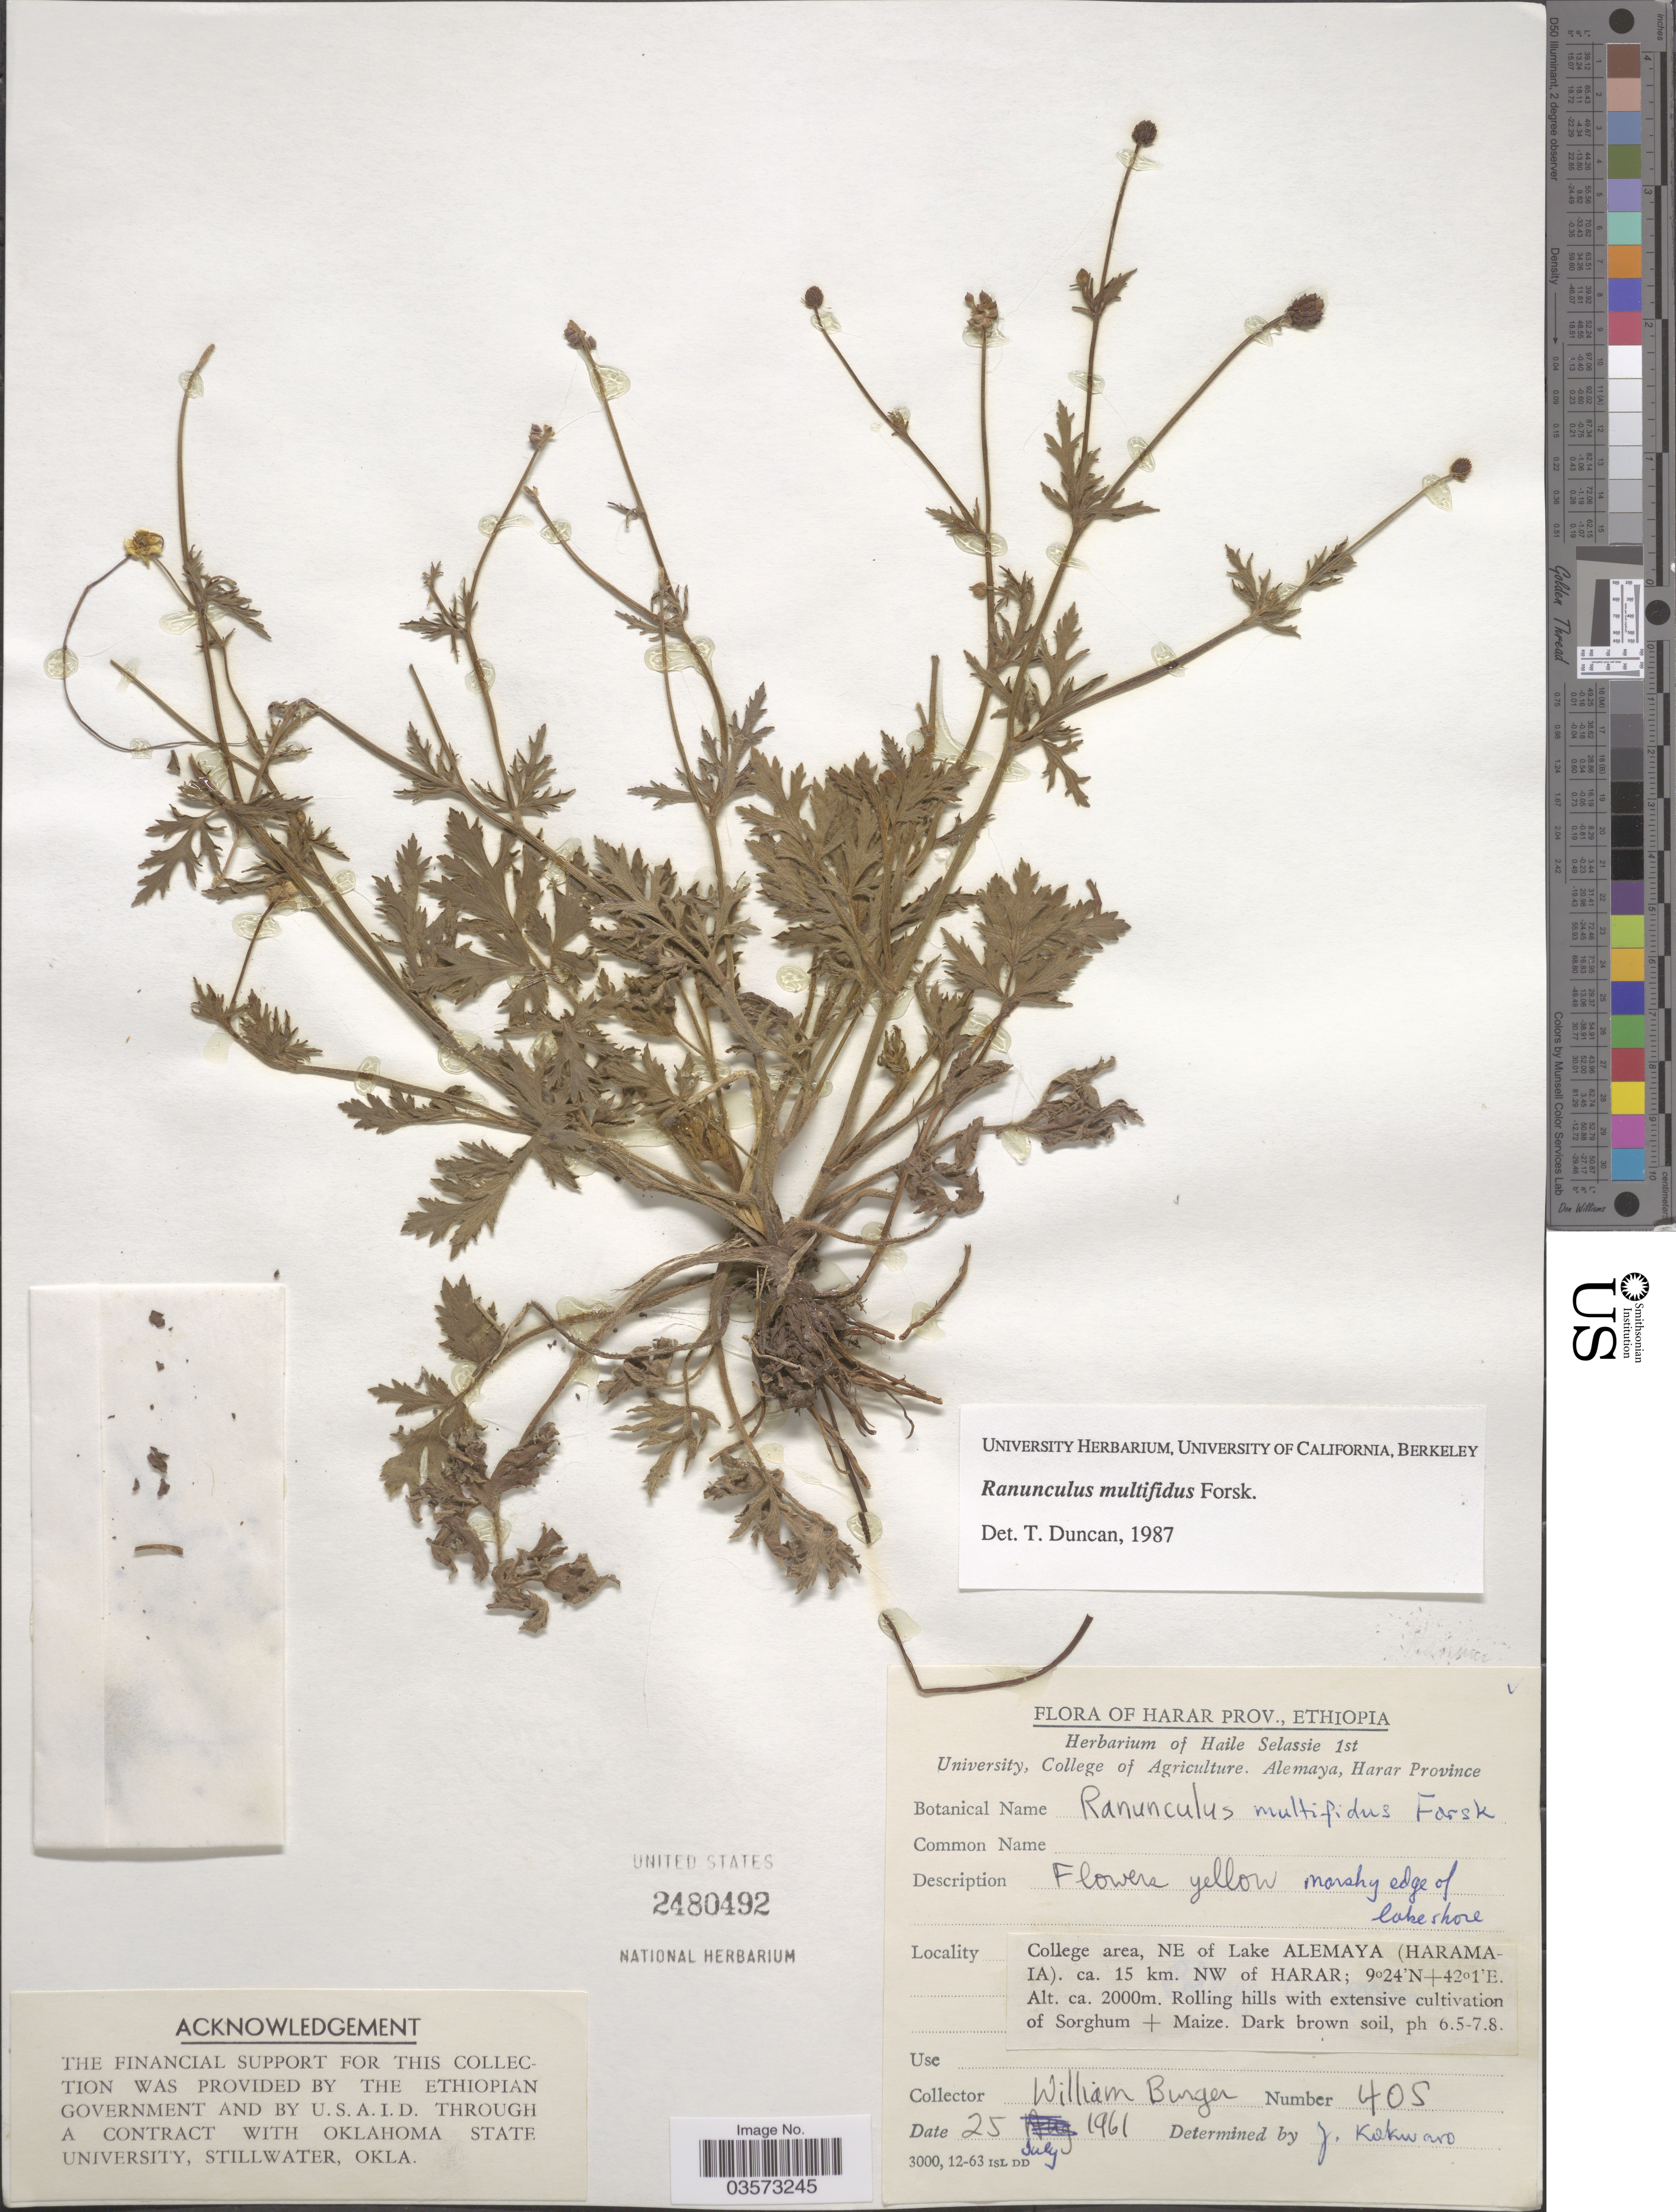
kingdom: Plantae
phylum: Tracheophyta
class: Magnoliopsida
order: Ranunculales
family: Ranunculaceae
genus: Ranunculus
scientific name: Ranunculus multifidus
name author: Forssk.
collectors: W. Burger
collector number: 405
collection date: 1961-07-25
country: Ethiopia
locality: Harar Prov. College area, NE of Lake Alemaya (Haramaia). ca. 15 km. NW of Harar.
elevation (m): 2000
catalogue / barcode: US 2480492